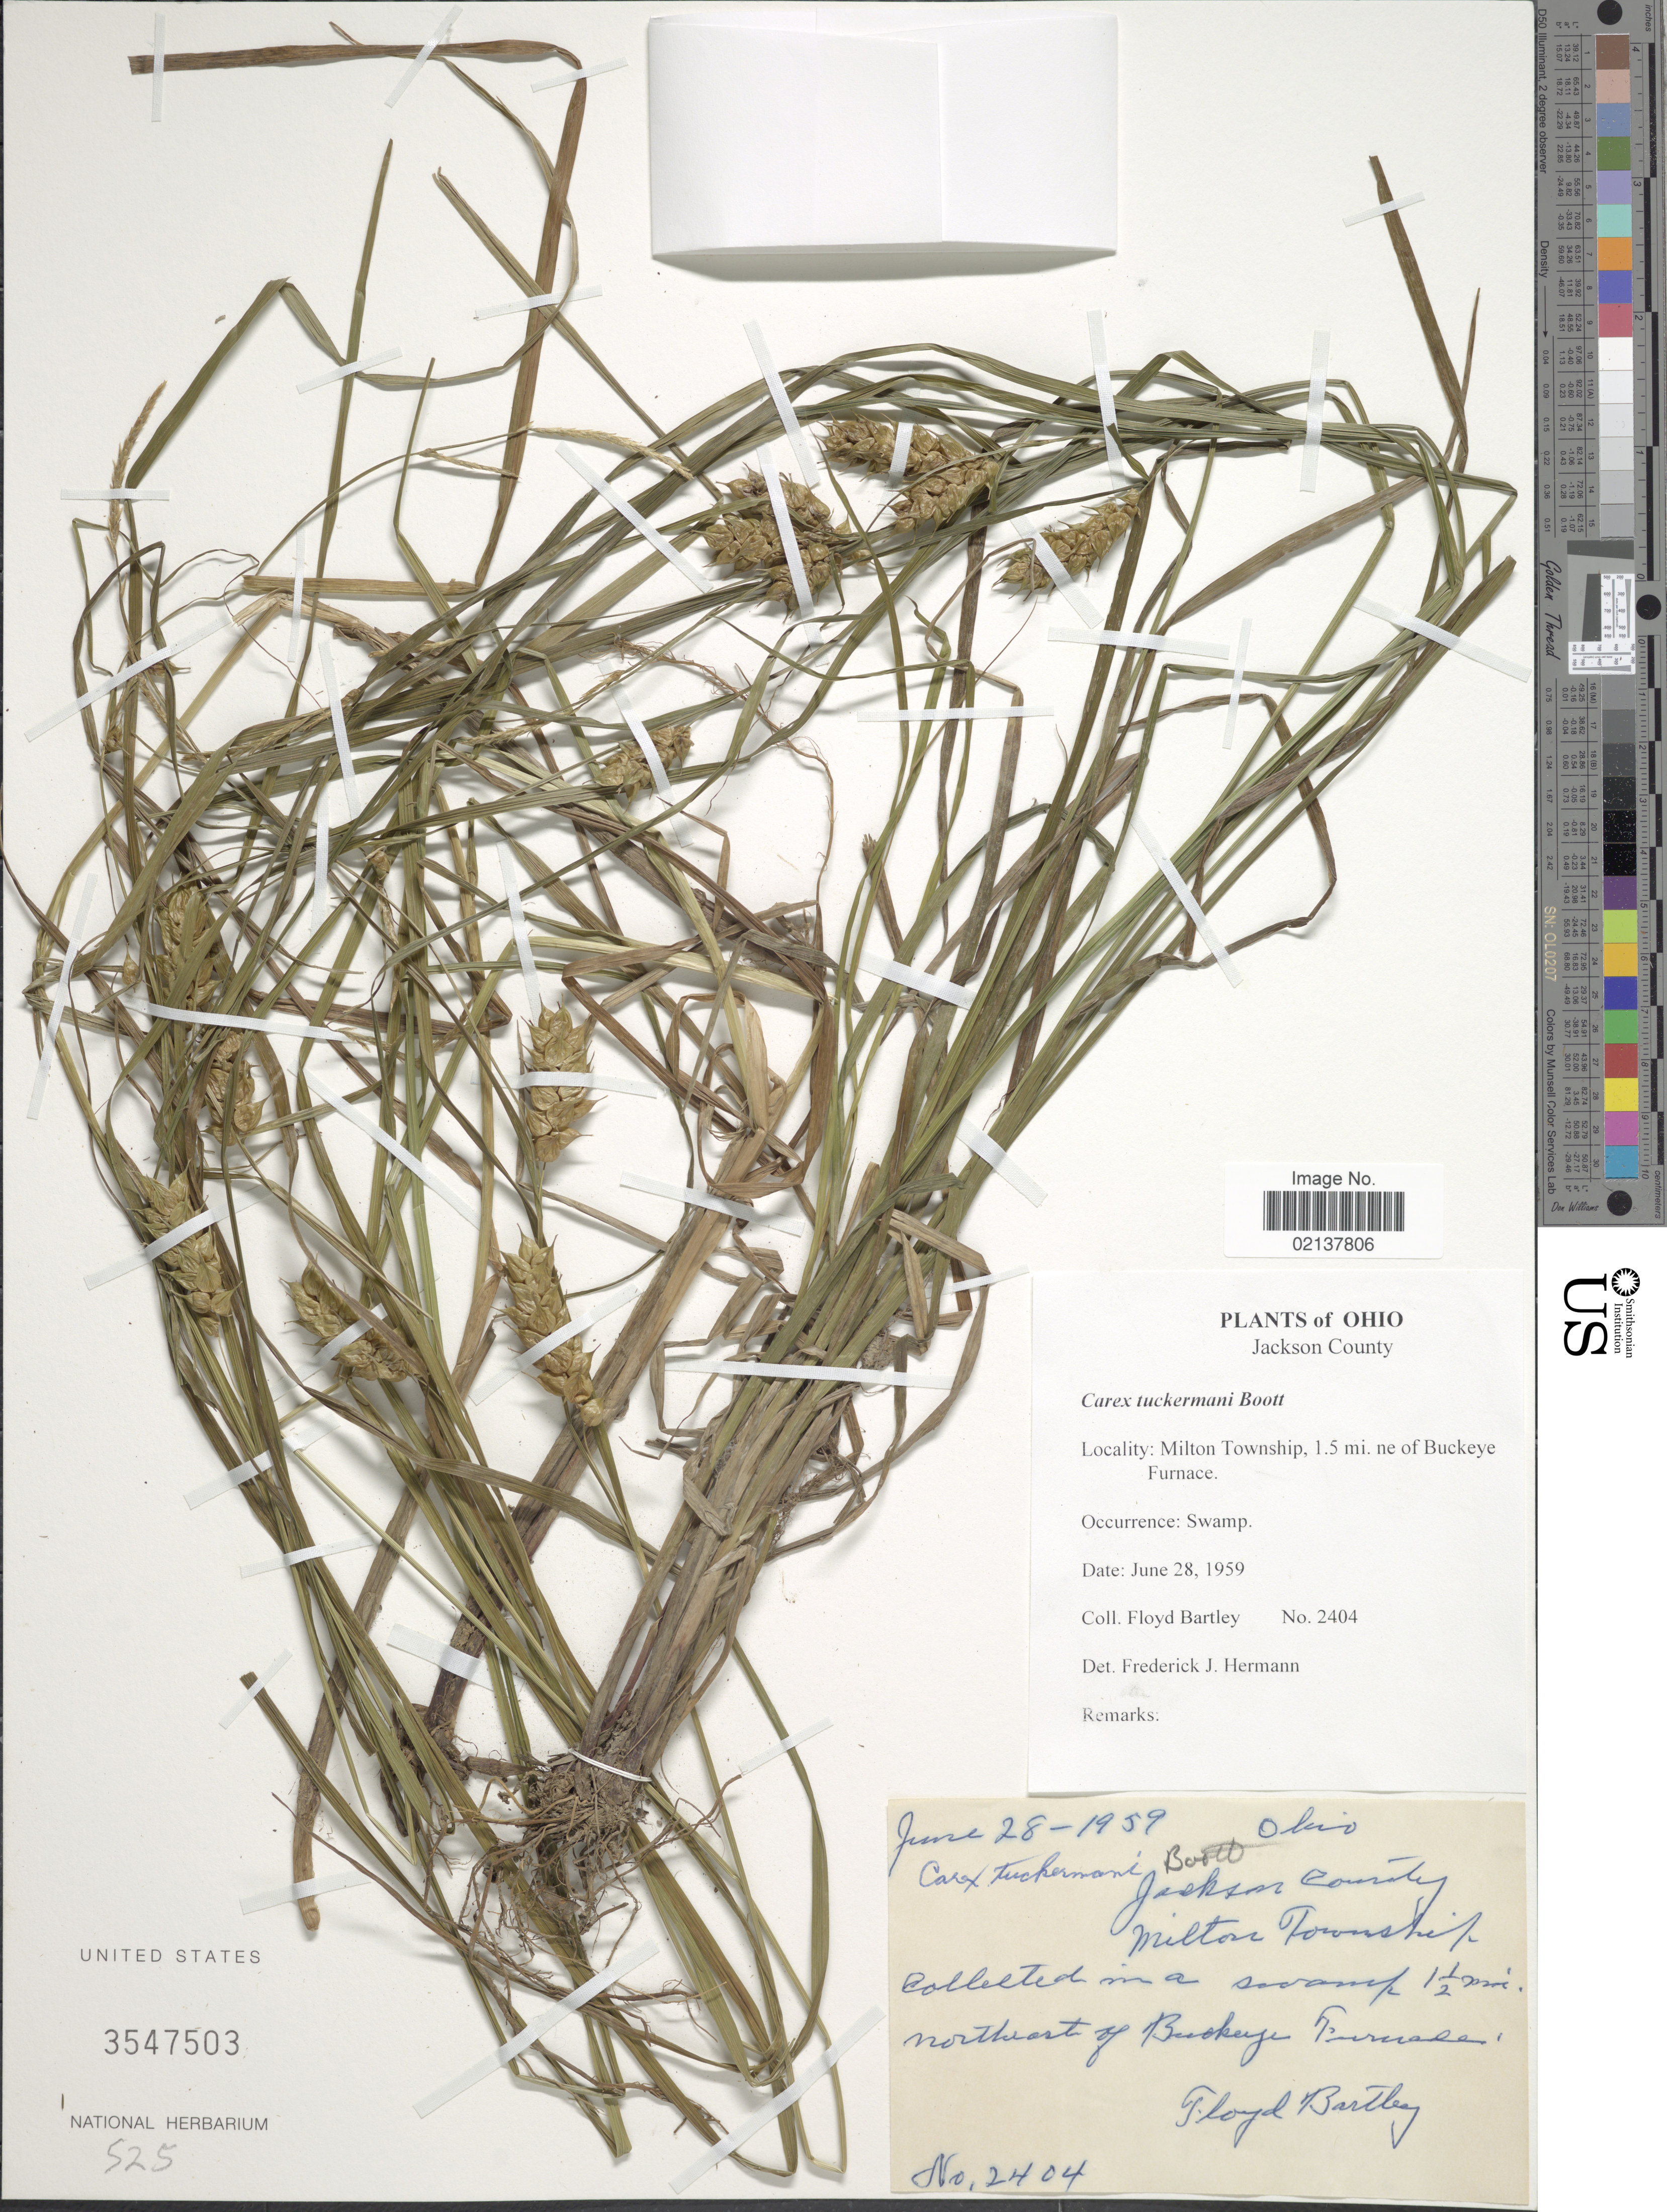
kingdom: Plantae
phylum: Tracheophyta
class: Liliopsida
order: Poales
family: Cyperaceae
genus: Carex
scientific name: Carex tuckermanii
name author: Boott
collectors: F. Bartley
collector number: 2404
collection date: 1959-06-28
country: United States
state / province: Ohio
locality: Jackson County, Milton Township, 1.5 ne of Buckeye Furnace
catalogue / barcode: US 3547503